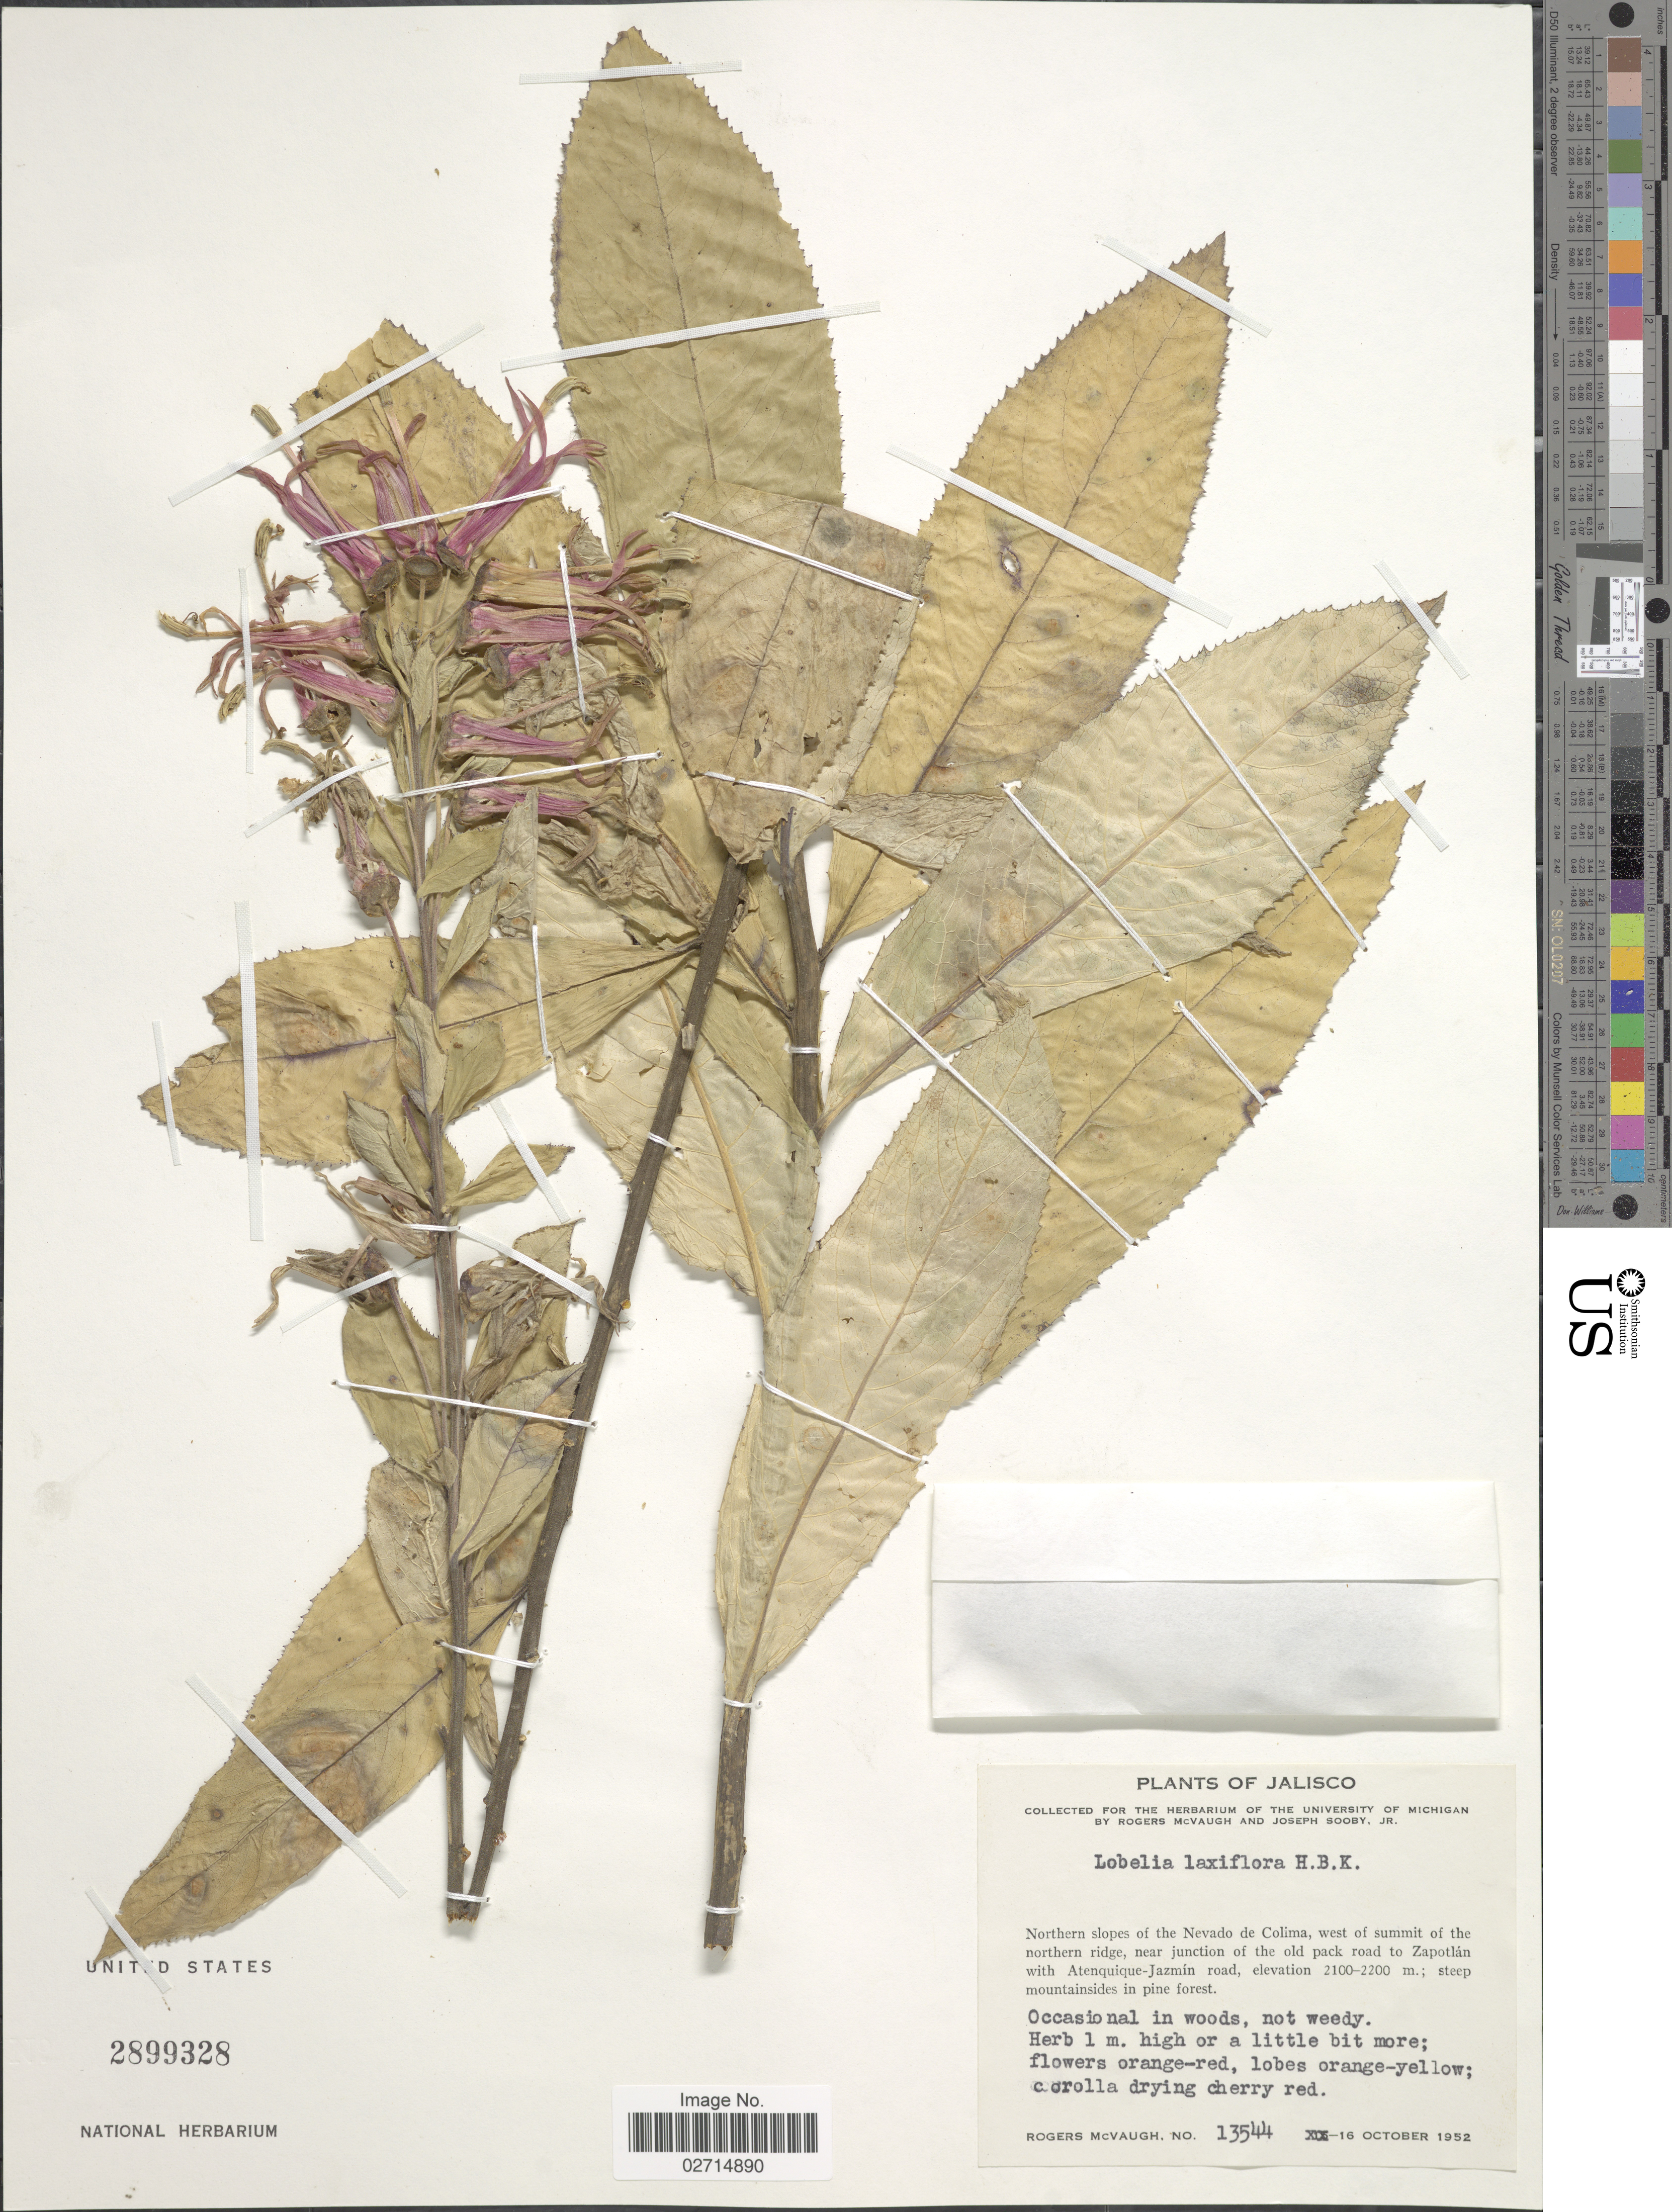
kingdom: Plantae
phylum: Tracheophyta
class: Magnoliopsida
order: Asterales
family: Campanulaceae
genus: Lobelia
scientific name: Lobelia laxiflora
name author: Kunth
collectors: R. McVaugh & J. Sooby Jr.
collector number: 13544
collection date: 1952-10-16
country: Mexico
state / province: Jalisco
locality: Northern slopes of the Nevado de Colima, west of summit of the northern ridge, near junction of the old pack road to Zapotlan with Atenquique-Jazmin road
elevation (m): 2100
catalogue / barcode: US 2899328